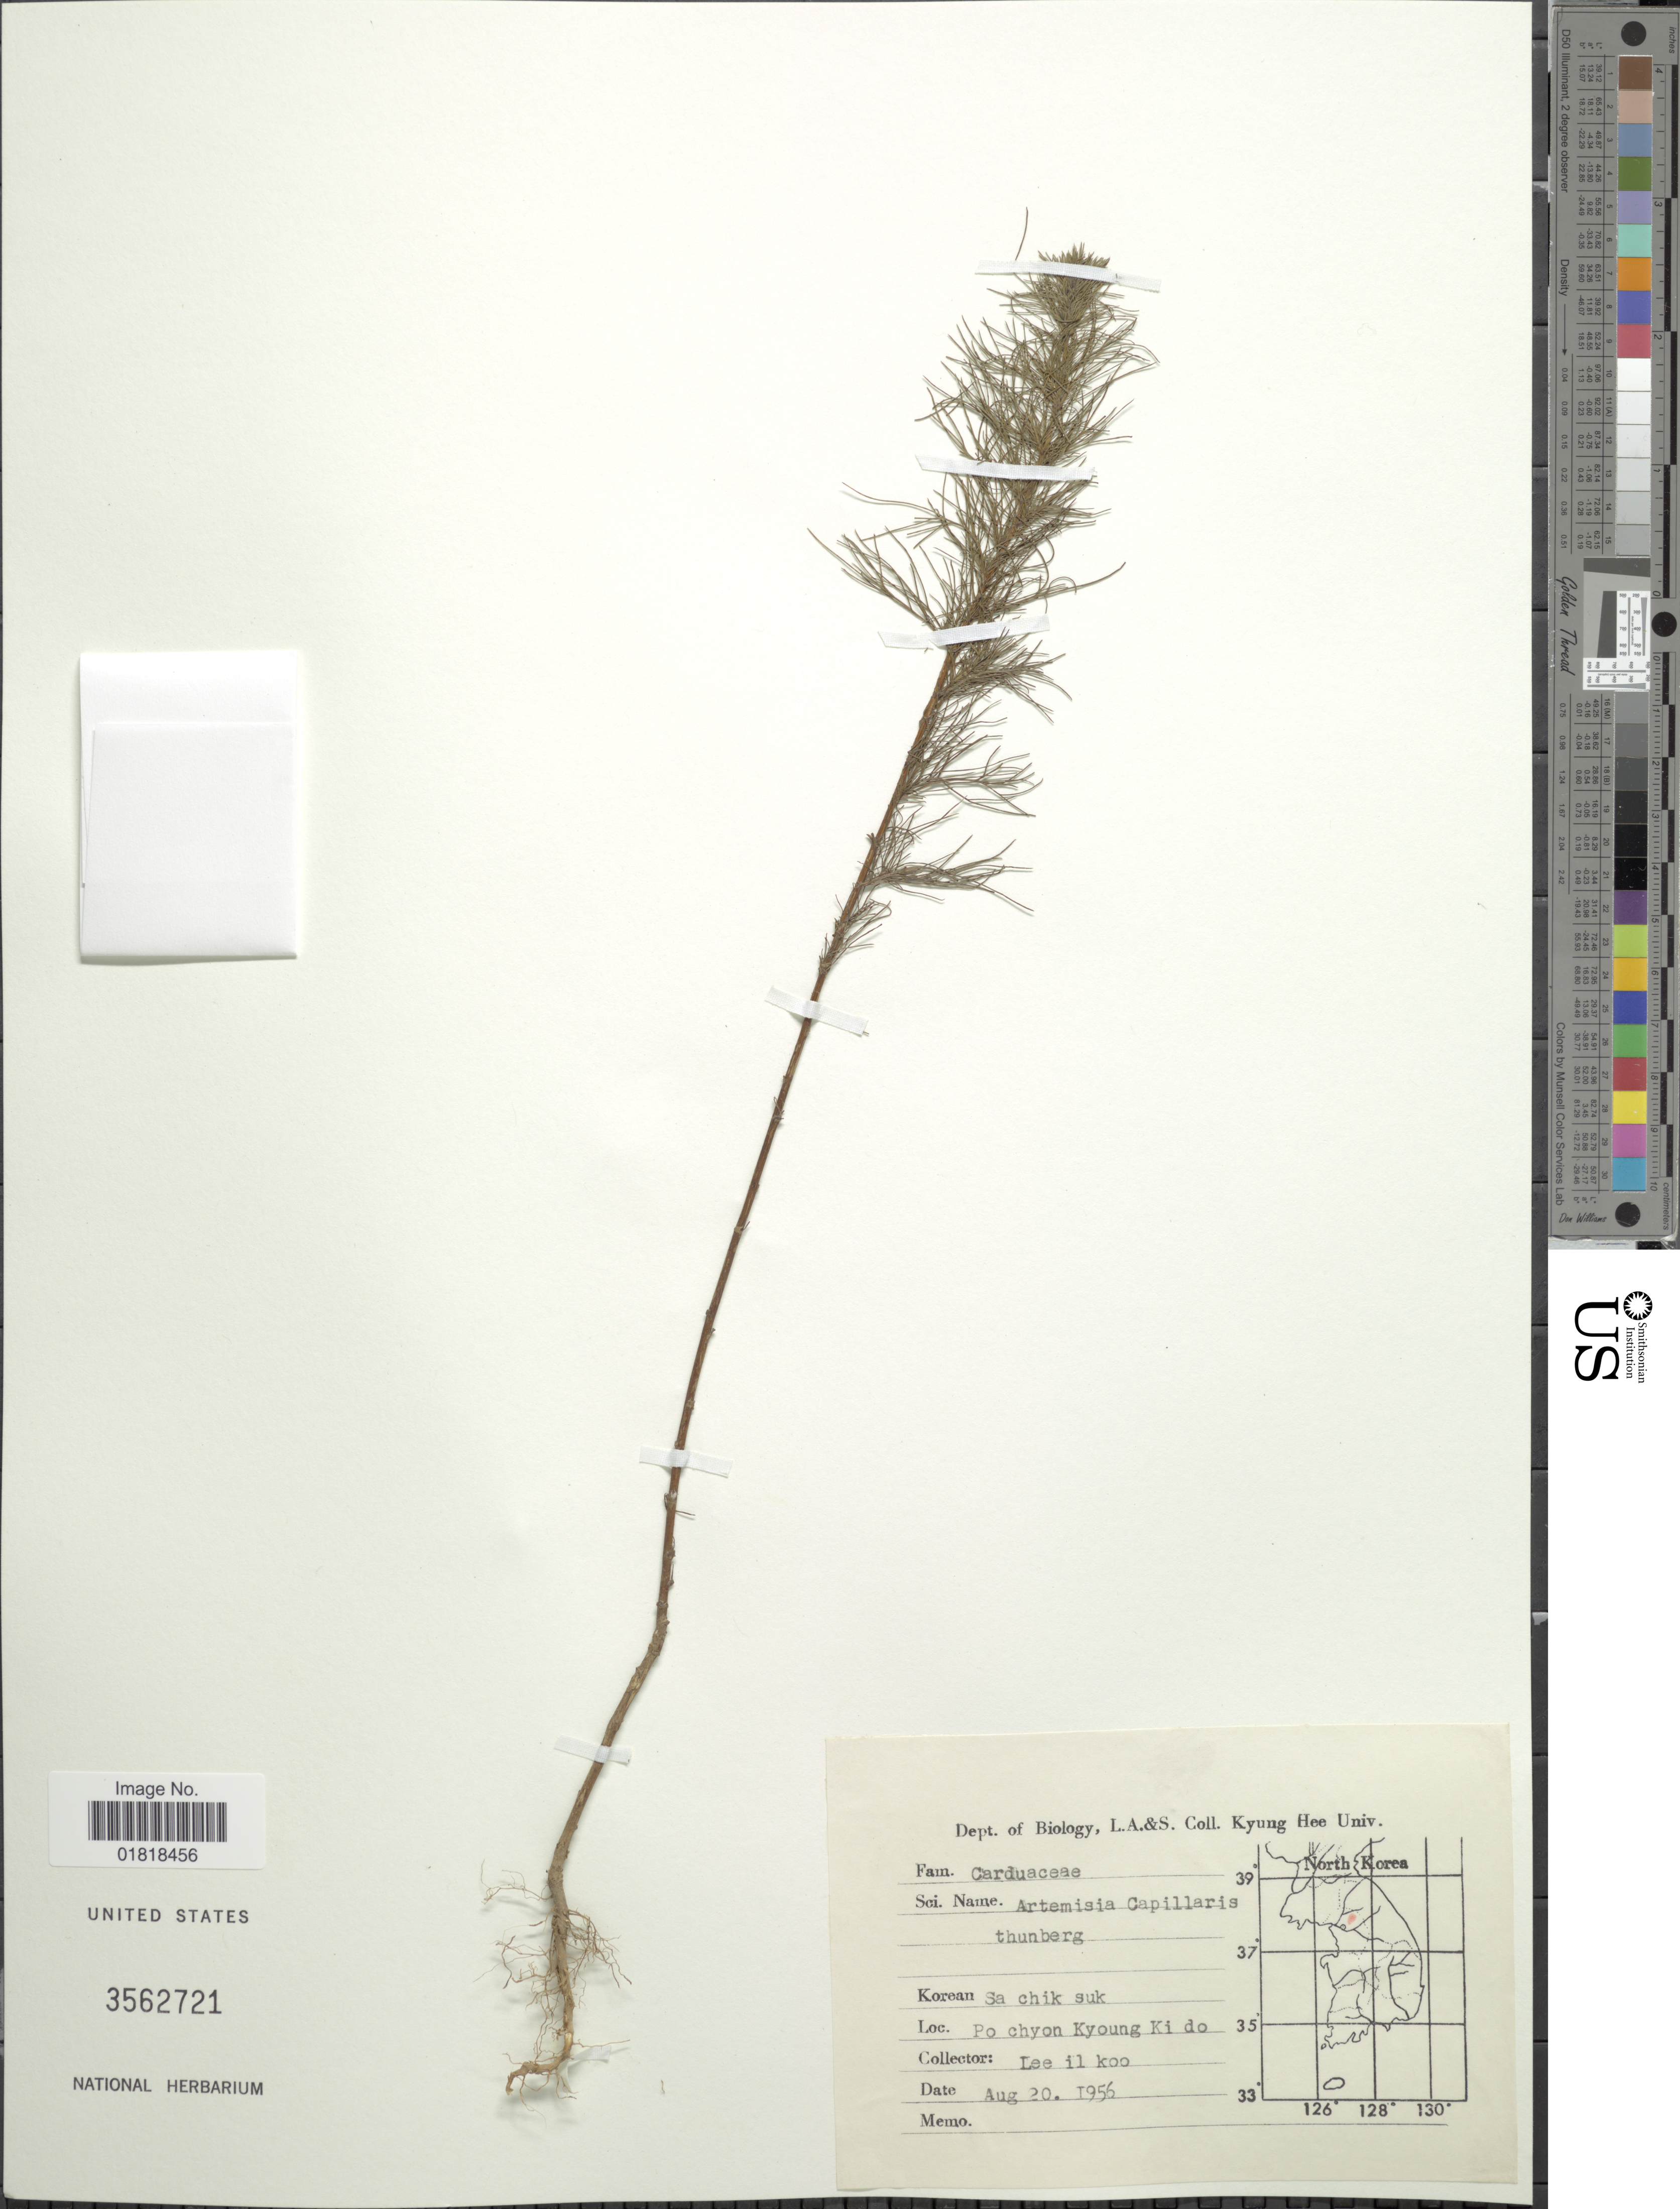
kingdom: Plantae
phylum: Tracheophyta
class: Magnoliopsida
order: Asterales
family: Asteraceae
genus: Artemisia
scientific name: Artemisia capillaris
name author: Thunb.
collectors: I. Lee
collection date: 1956-08-20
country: South Korea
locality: Po chyon Kyoung Ki do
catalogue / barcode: US 3562721